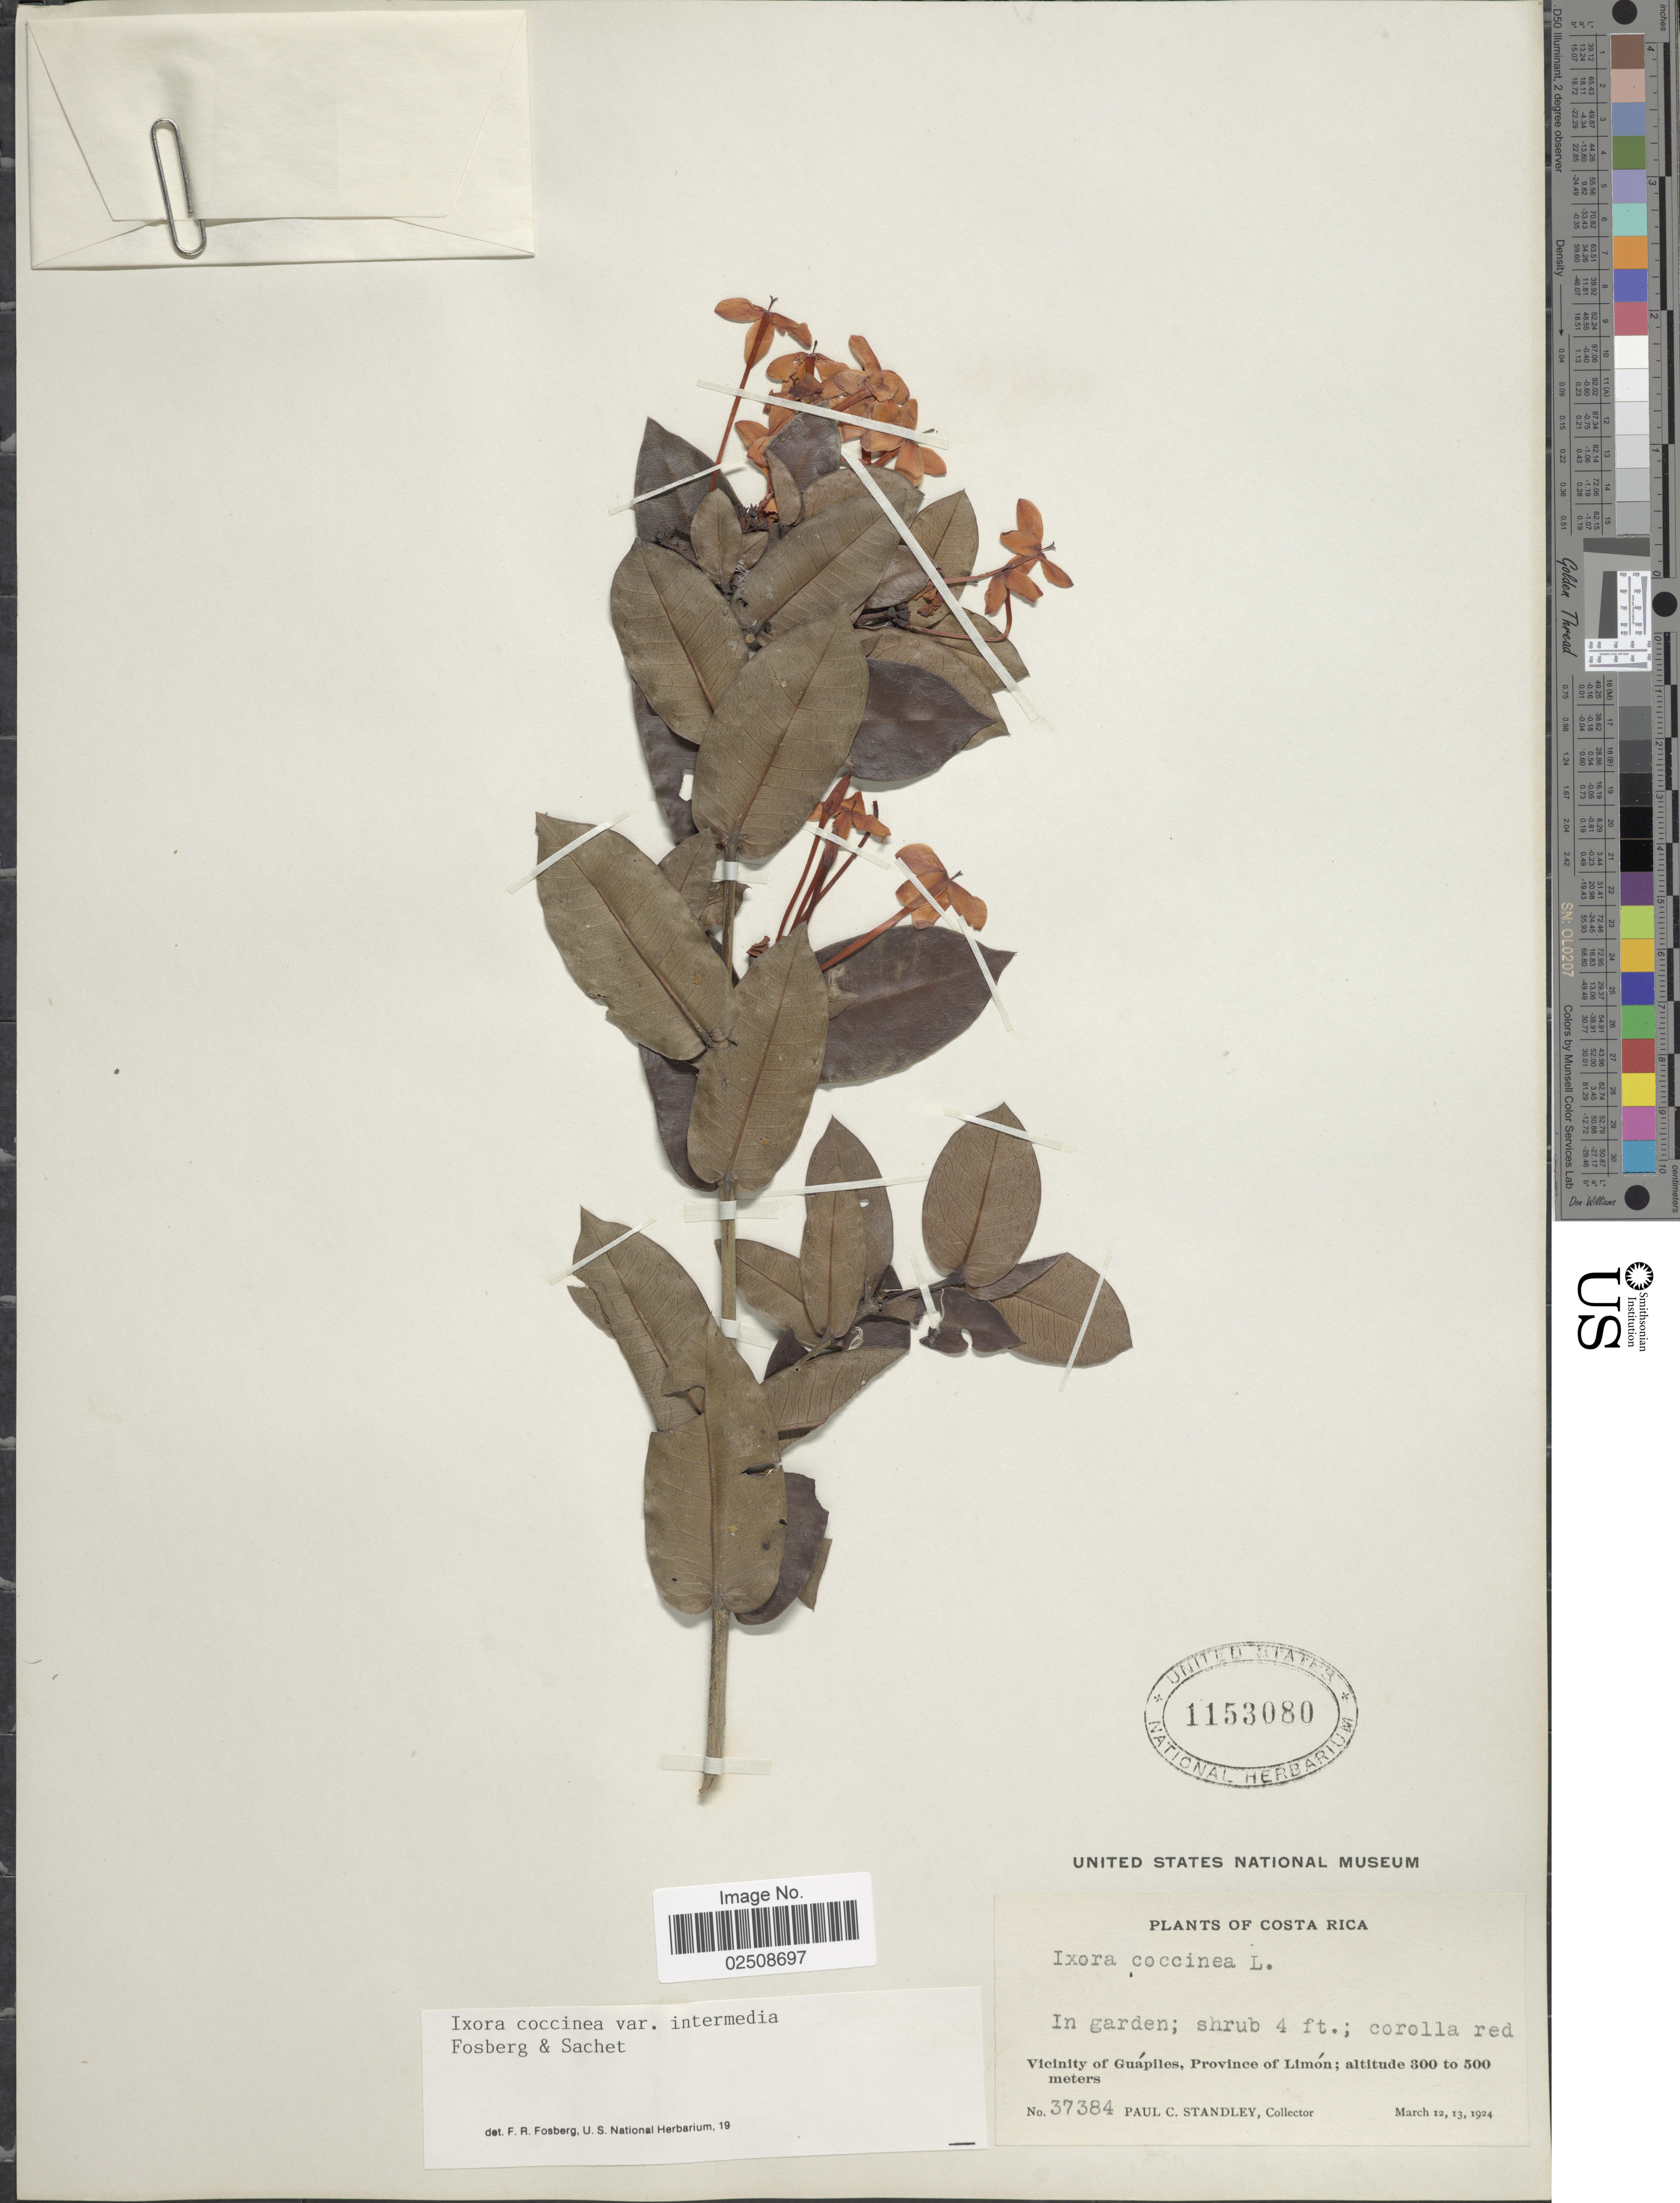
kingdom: Plantae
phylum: Tracheophyta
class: Magnoliopsida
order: Gentianales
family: Rubiaceae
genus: Ixora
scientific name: Ixora coccinea var. intermedia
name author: Fosberg & Sachet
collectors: P. C. Standley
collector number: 37384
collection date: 1924-03-12/1924-03-13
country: Costa Rica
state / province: Limón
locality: Vicinity of Guapiles, Province of Limon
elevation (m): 300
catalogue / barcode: US 1153080